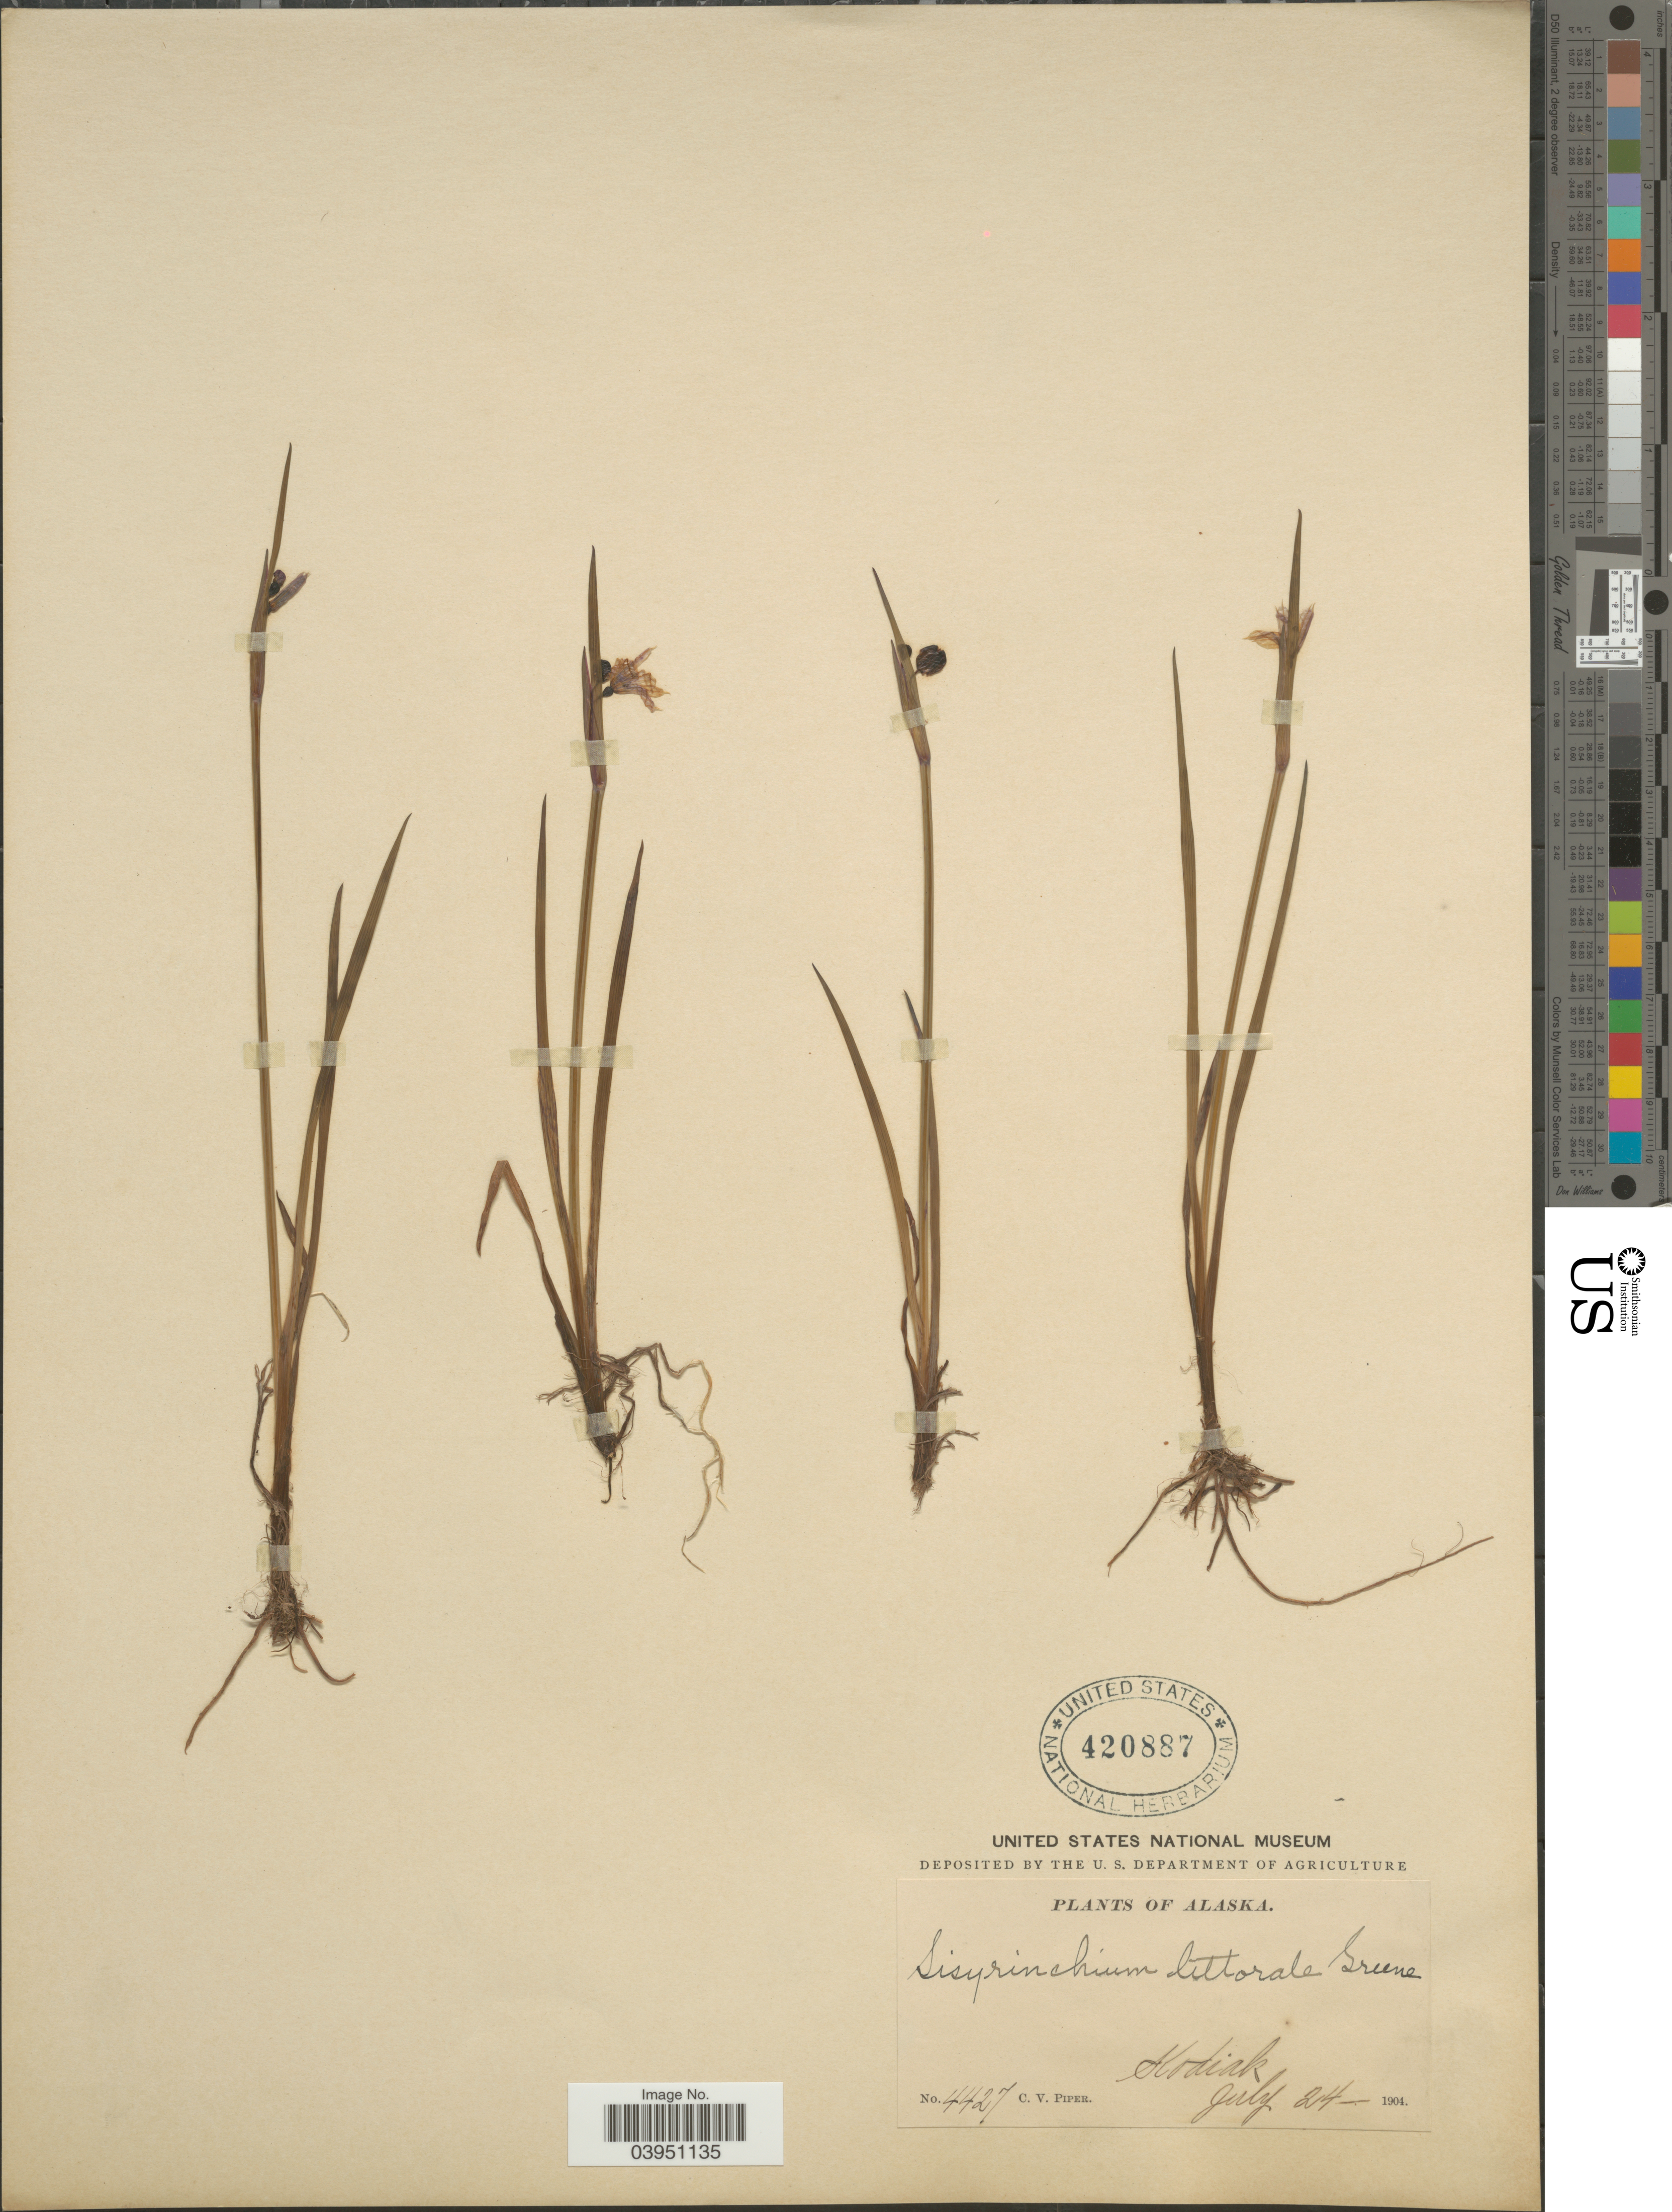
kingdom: Plantae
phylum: Tracheophyta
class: Liliopsida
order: Asparagales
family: Iridaceae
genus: Sisyrinchium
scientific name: Sisyrinchium littorale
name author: Greene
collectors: C. V. Piper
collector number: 4427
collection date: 1904-07-24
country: United States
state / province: Alaska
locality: Kodiak.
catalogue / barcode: US 420887